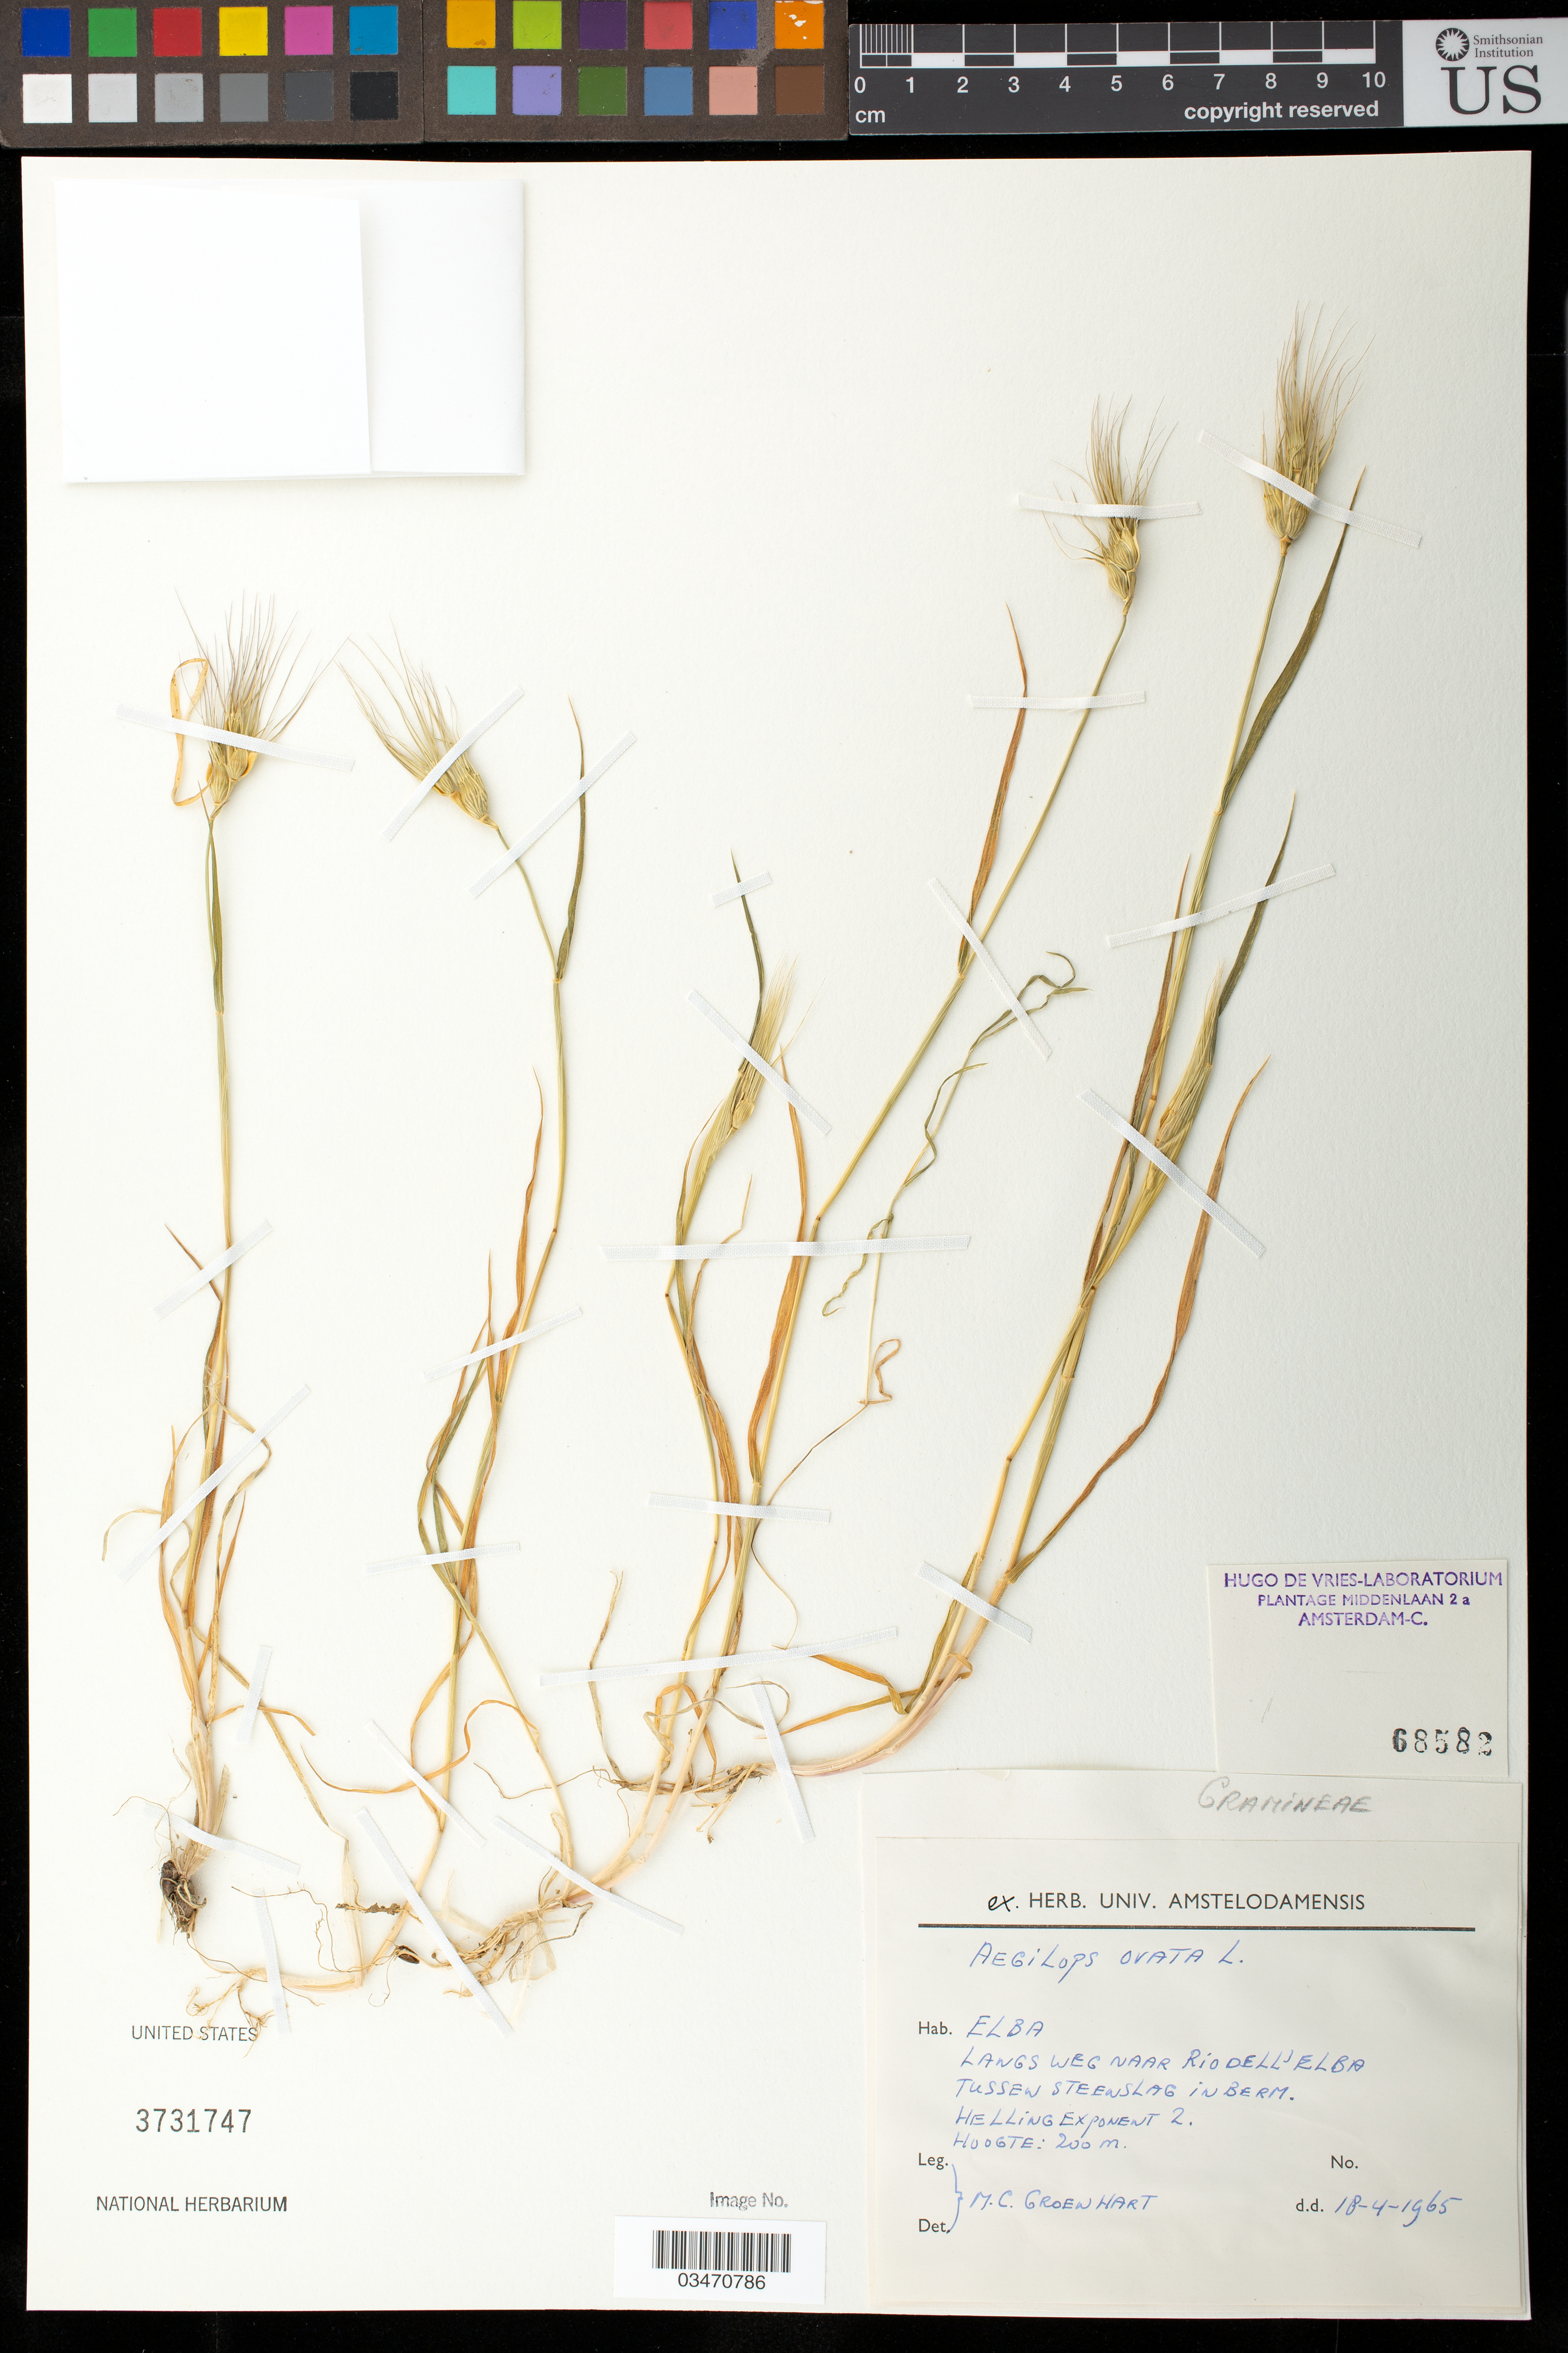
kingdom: Plantae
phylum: Tracheophyta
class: Liliopsida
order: Poales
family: Poaceae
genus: Aegilops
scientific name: Aegilops neglecta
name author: Req. ex Bertol.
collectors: M. Groenhart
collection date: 1965-04-18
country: Italy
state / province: Tuscany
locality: Elba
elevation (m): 200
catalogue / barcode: US 3731747